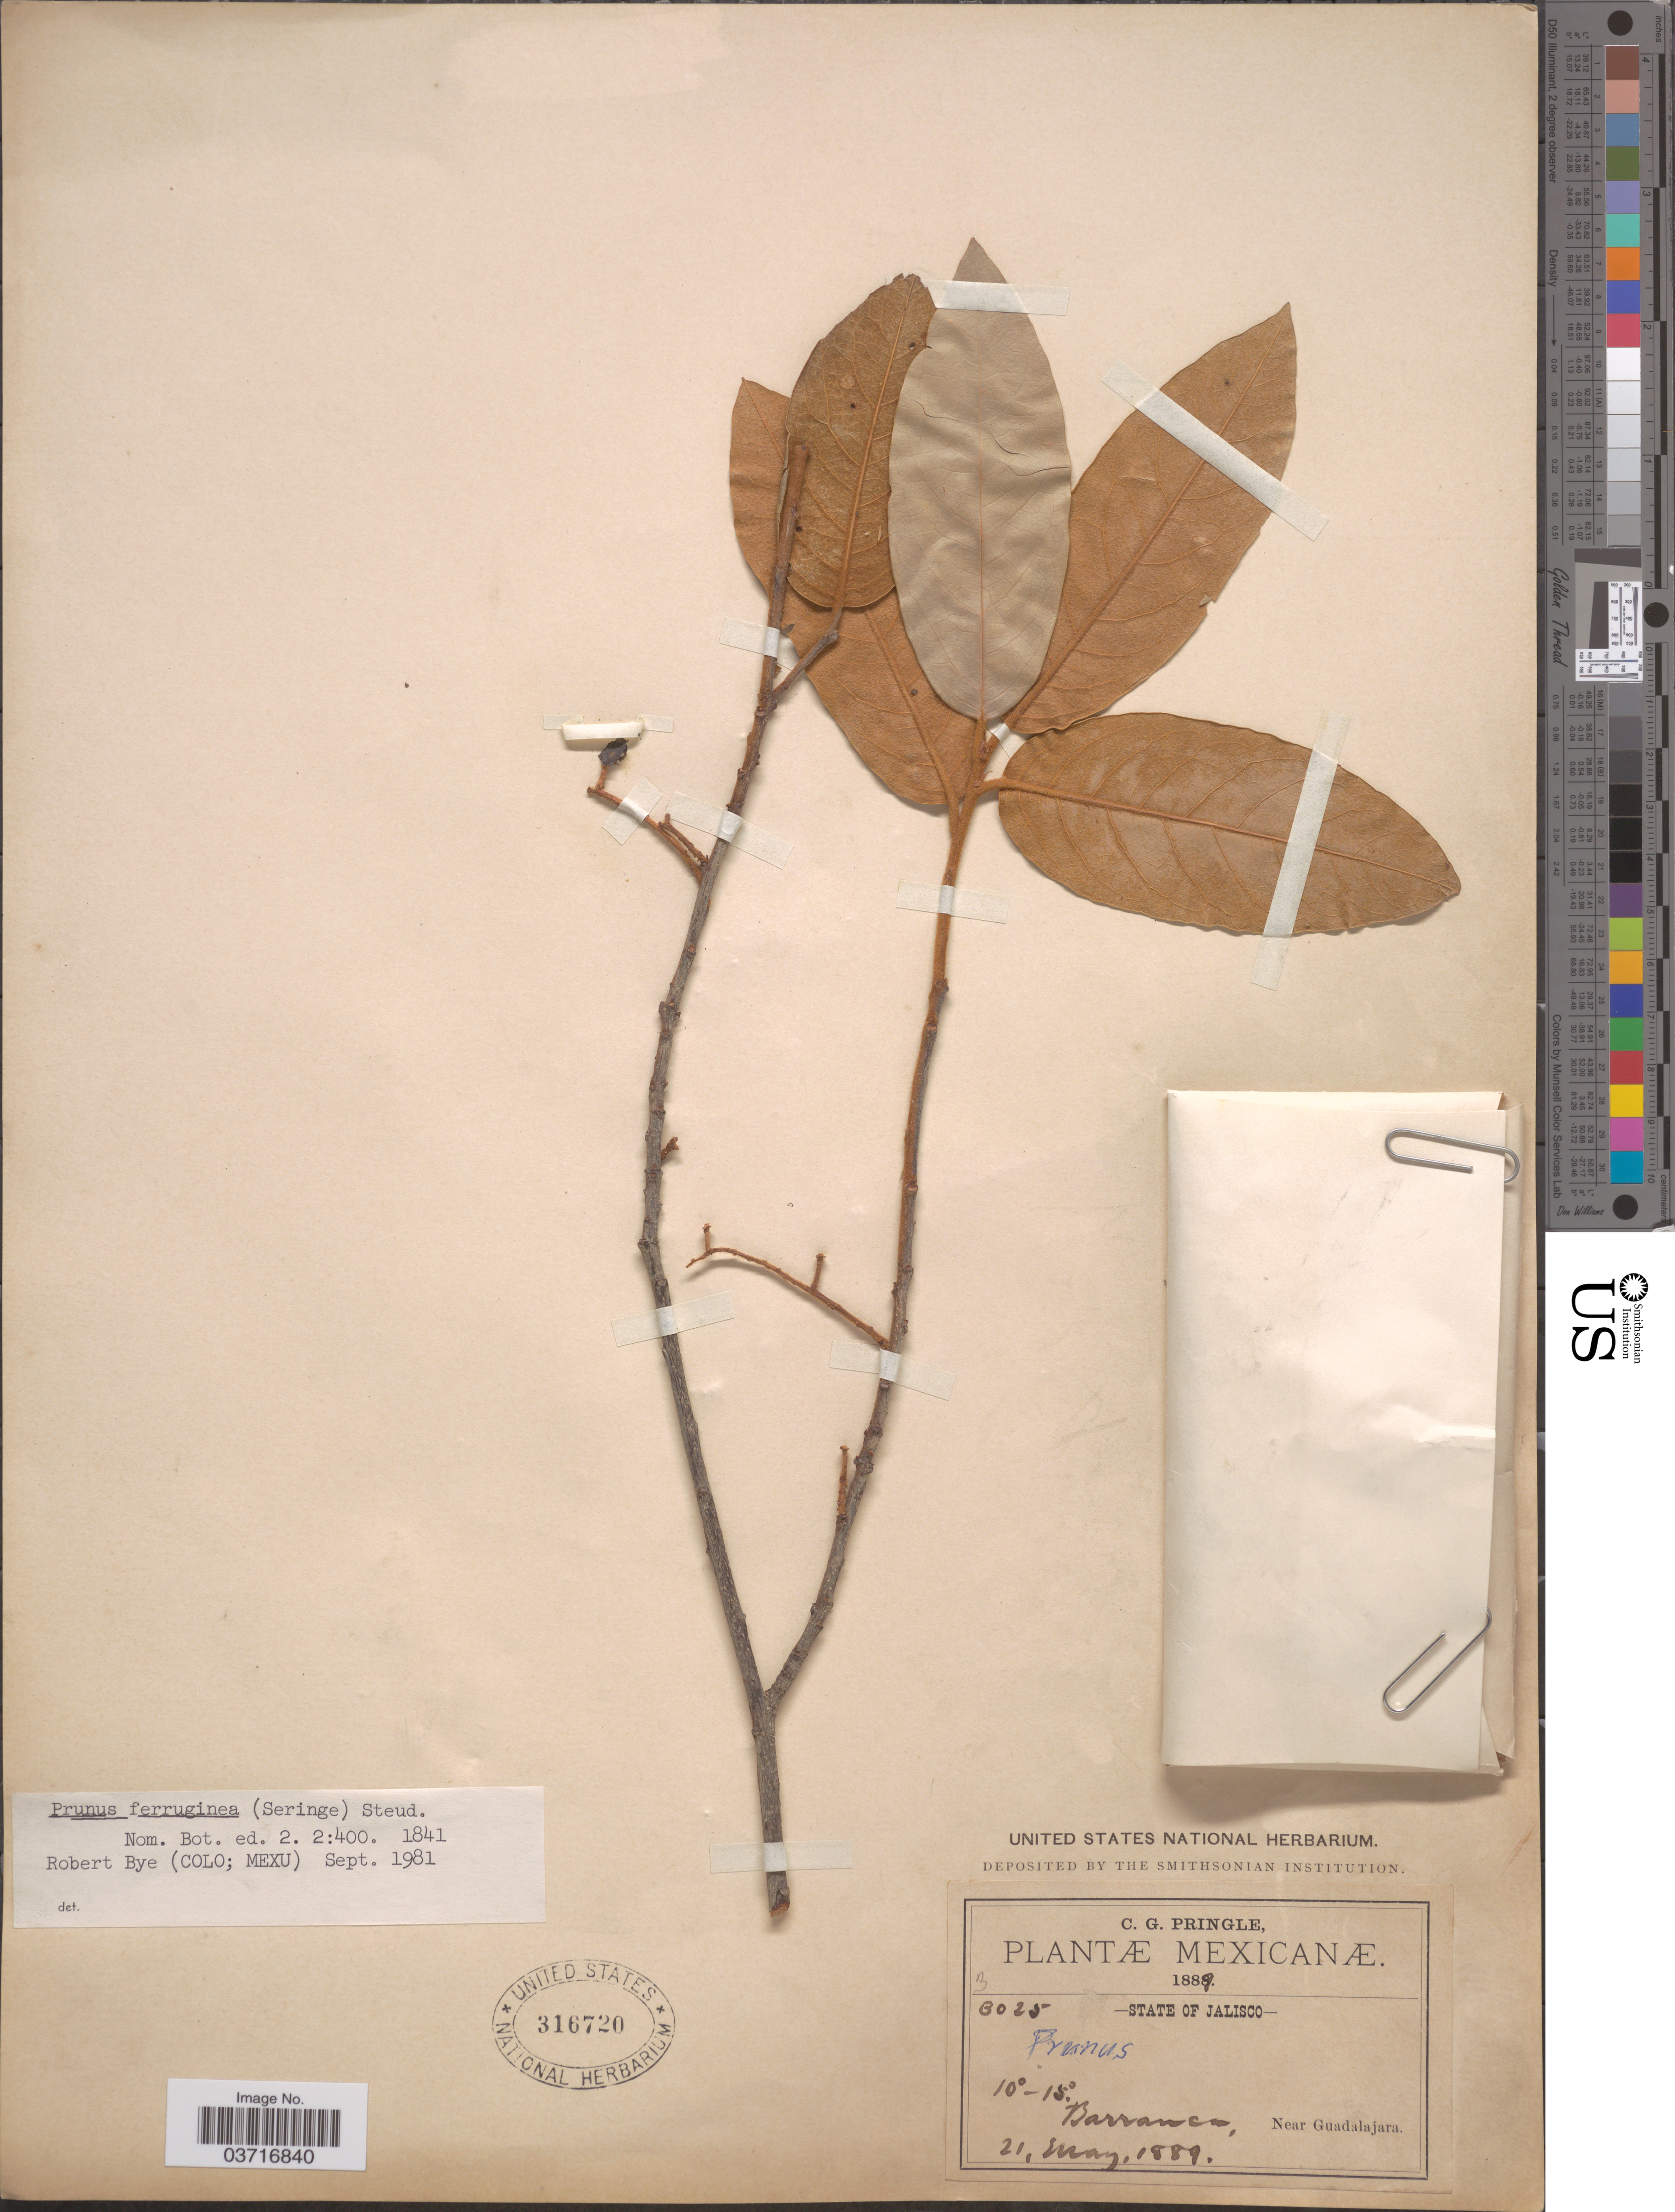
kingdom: Plantae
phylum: Tracheophyta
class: Magnoliopsida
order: Rosales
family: Rosaceae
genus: Prunus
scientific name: Prunus ferruginea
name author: Wall.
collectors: C. G. Pringle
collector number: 3025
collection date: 1889-05-21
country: Mexico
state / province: Jalisco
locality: Barranca, Near Guadalajara.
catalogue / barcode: US 316720